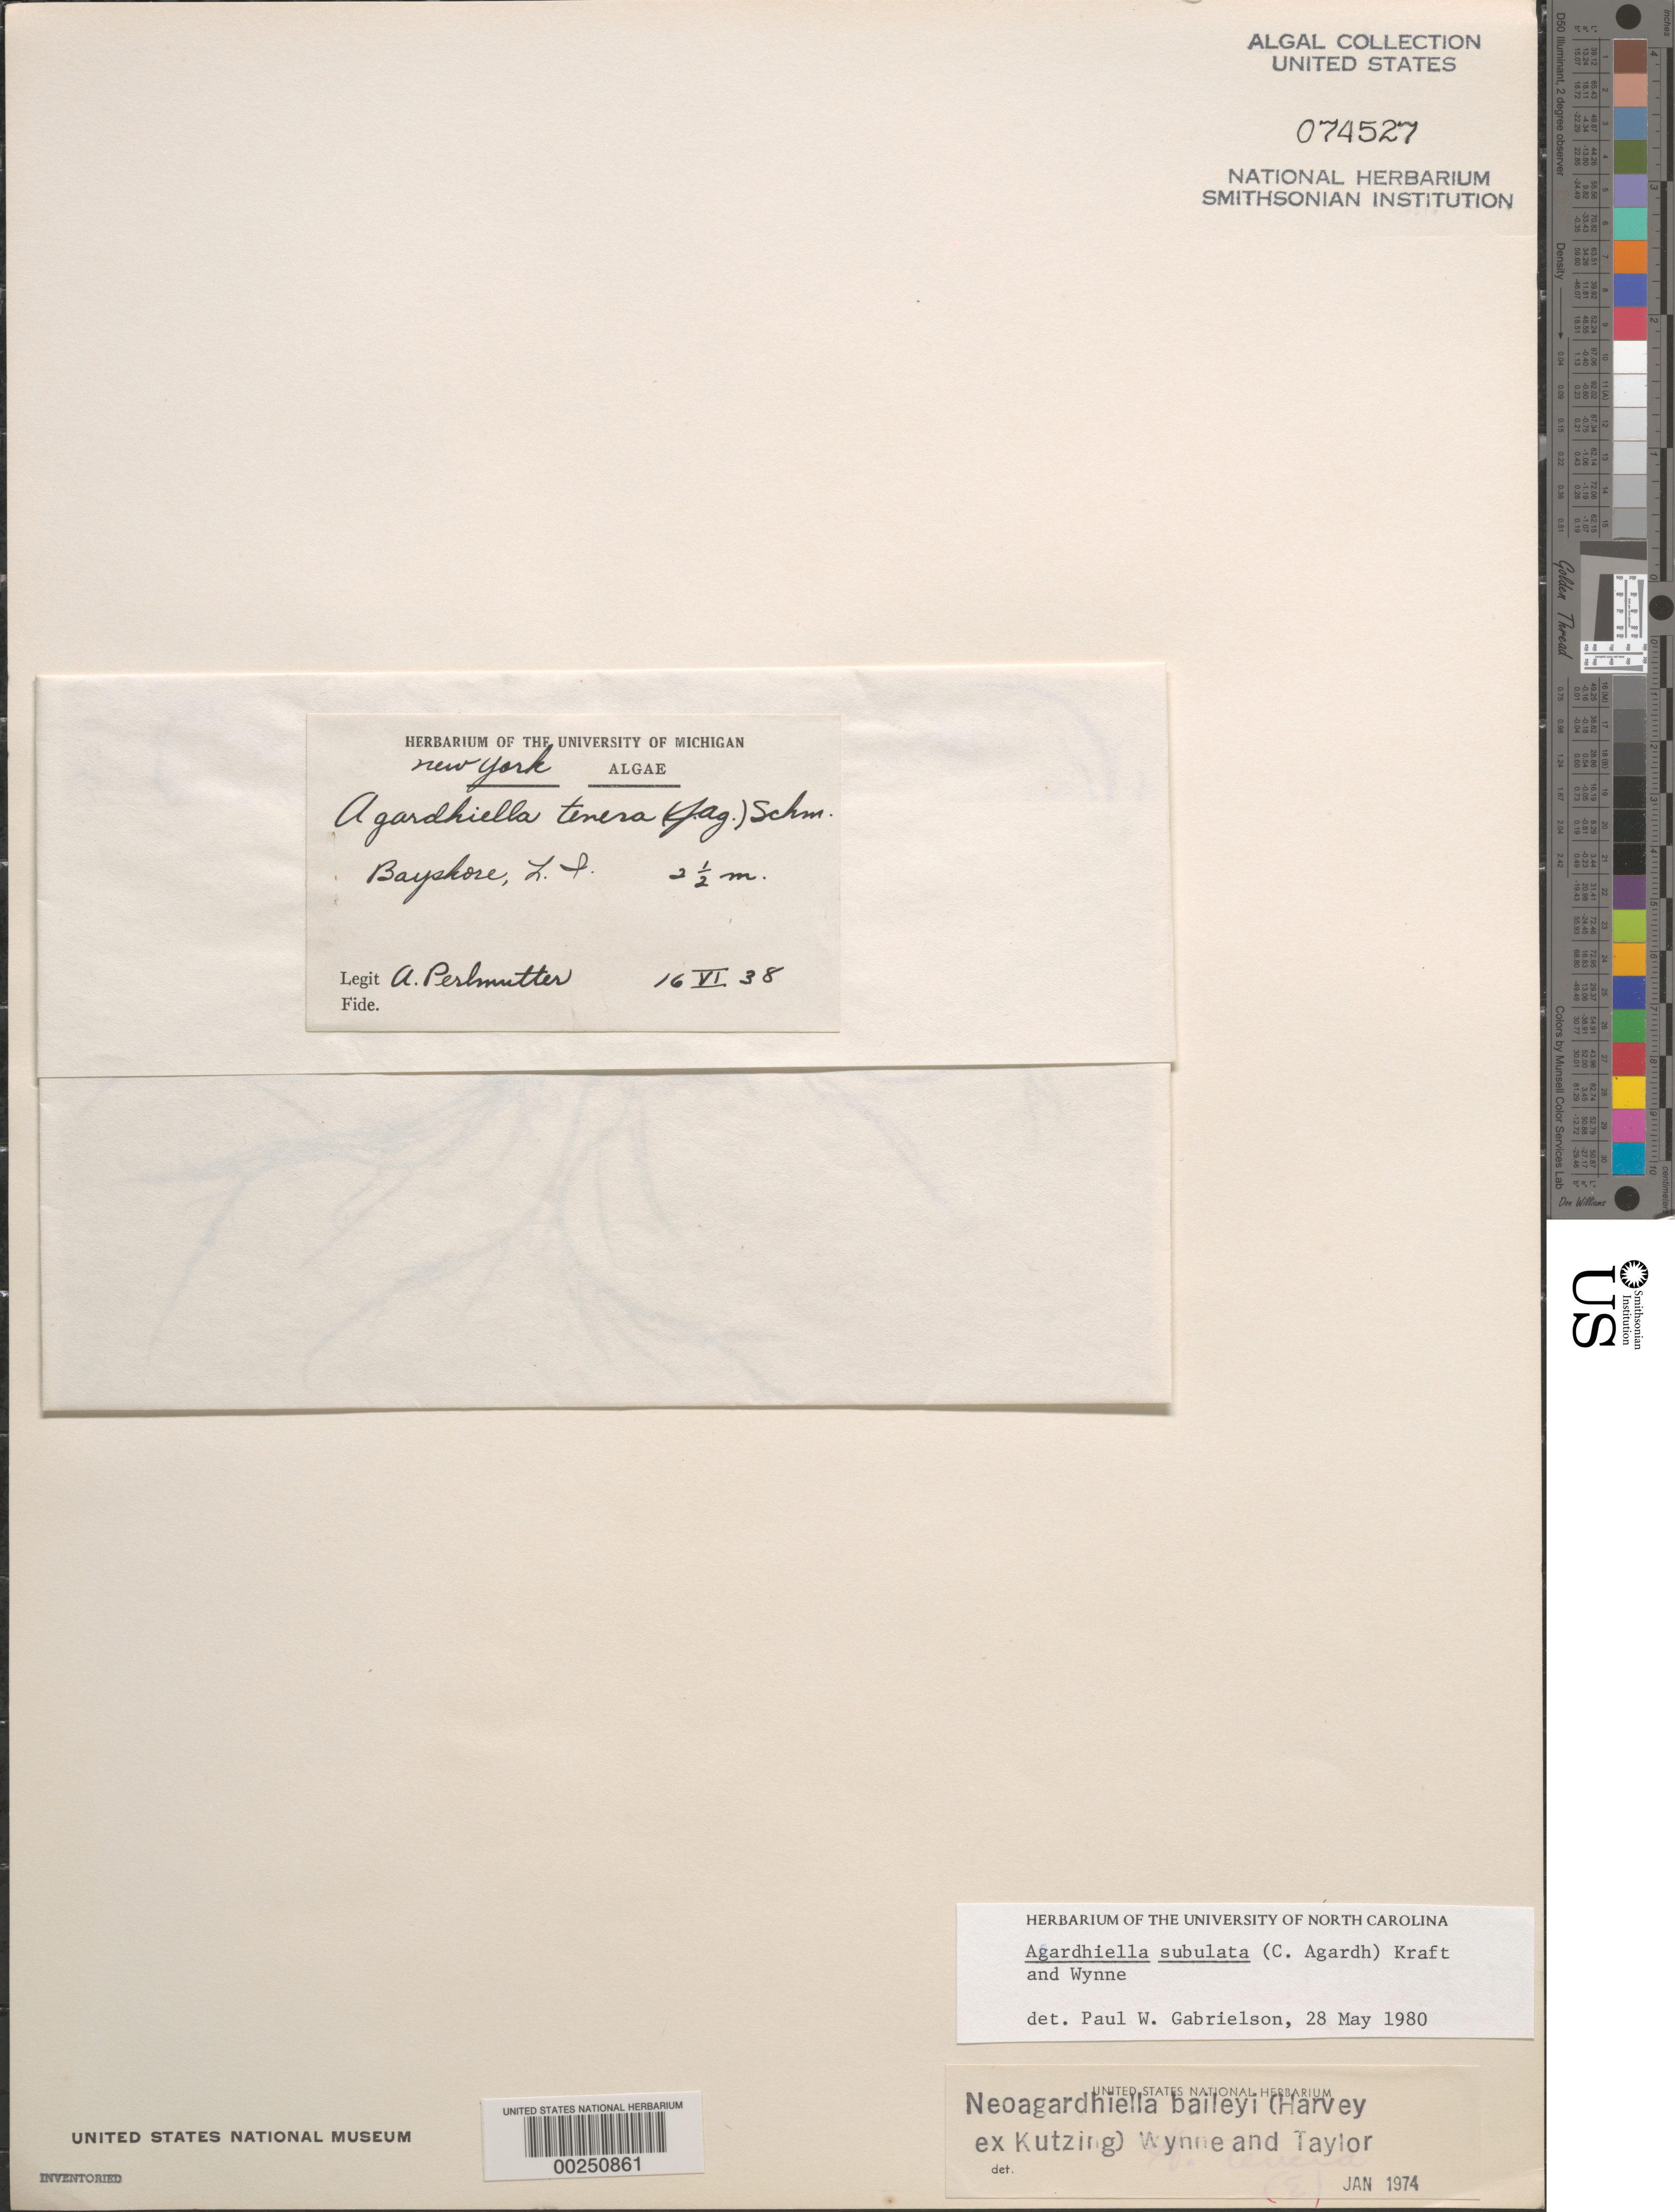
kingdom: Plantae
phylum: Rhodophyta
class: Florideophyceae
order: Gigartinales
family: Solieriaceae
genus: Agardhiella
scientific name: Agardhiella subulata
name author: (C. Agardh) G.T.Kraft & M.J. Wynne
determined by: Gabrielson, P. W.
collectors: A. Perlmutter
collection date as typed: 16 Jun 1938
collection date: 1938-06-16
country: United States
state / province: New York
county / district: Suffolk County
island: Long Island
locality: Bay Shore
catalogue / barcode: US 74527